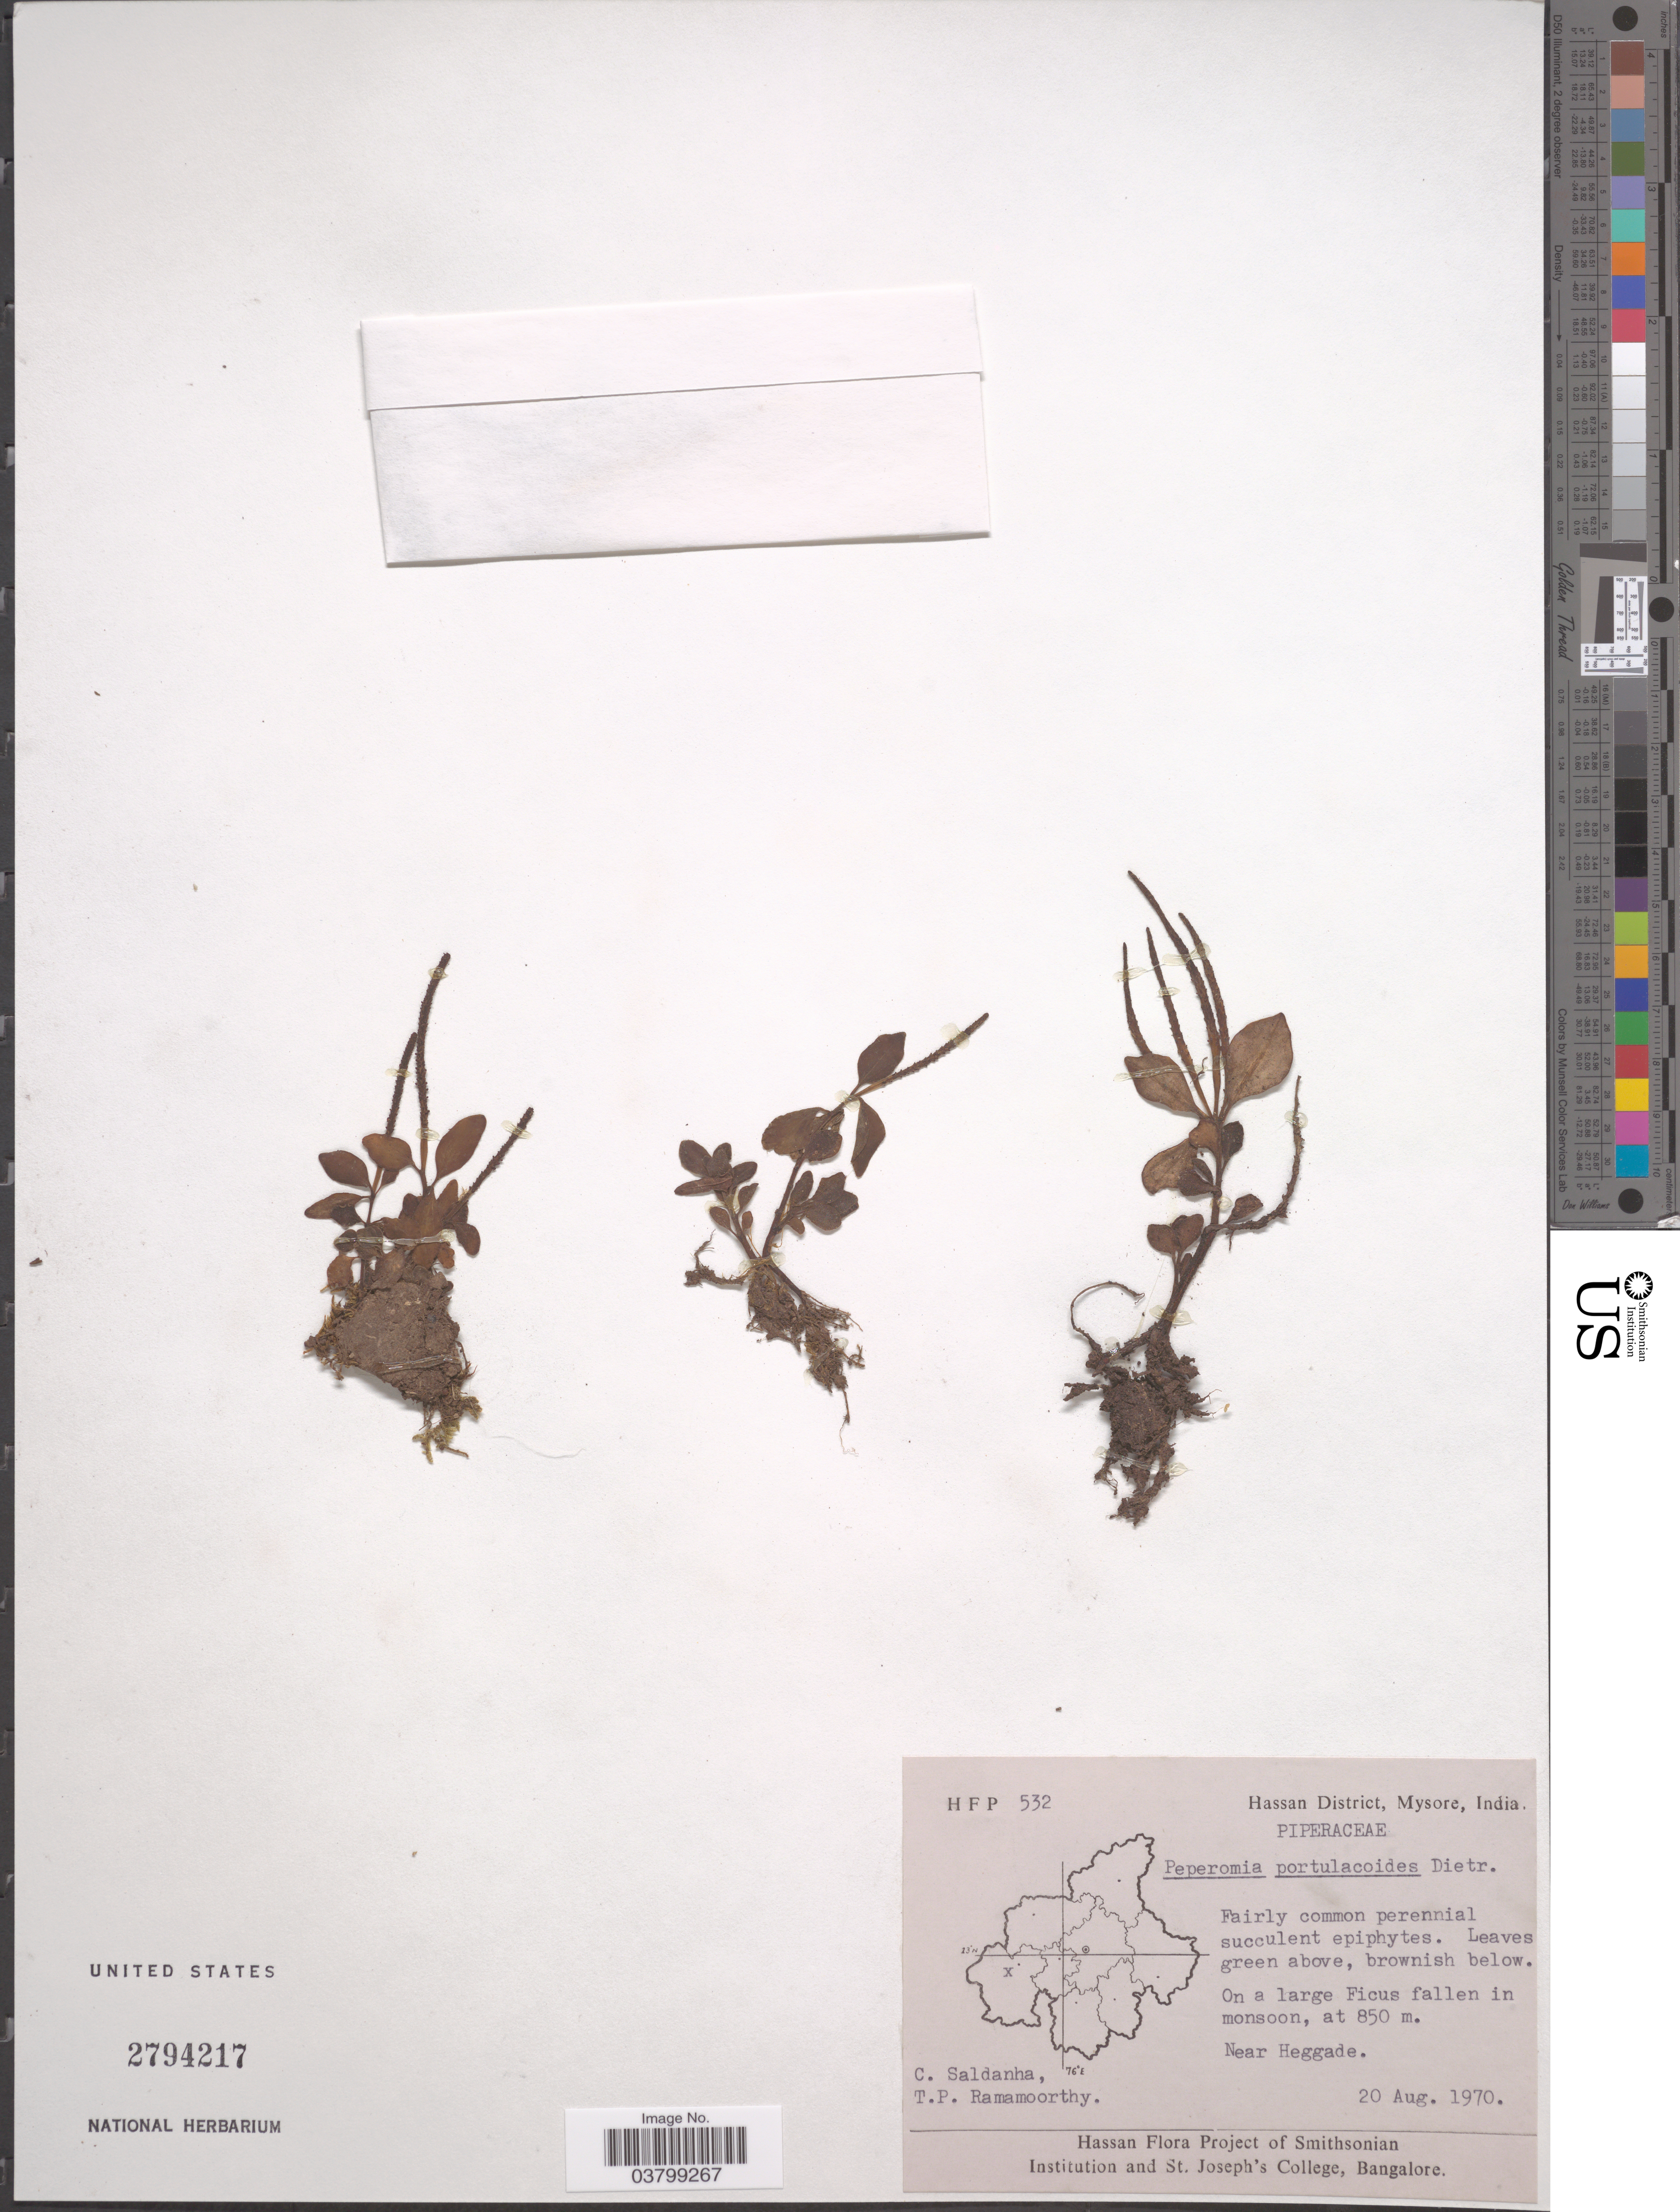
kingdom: Plantae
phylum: Tracheophyta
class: Magnoliopsida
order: Piperales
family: Piperaceae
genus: Peperomia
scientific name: Peperomia portulacoides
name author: (Lam.) A. Dietr.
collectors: C. Saldanha & T. P. Ramamoorthy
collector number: HFP 532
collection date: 1970-08-20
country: India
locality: Hassan District, Mysore. On a large Ficus fallen in monsoon. Near Heggade.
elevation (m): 850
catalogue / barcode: US 2794217